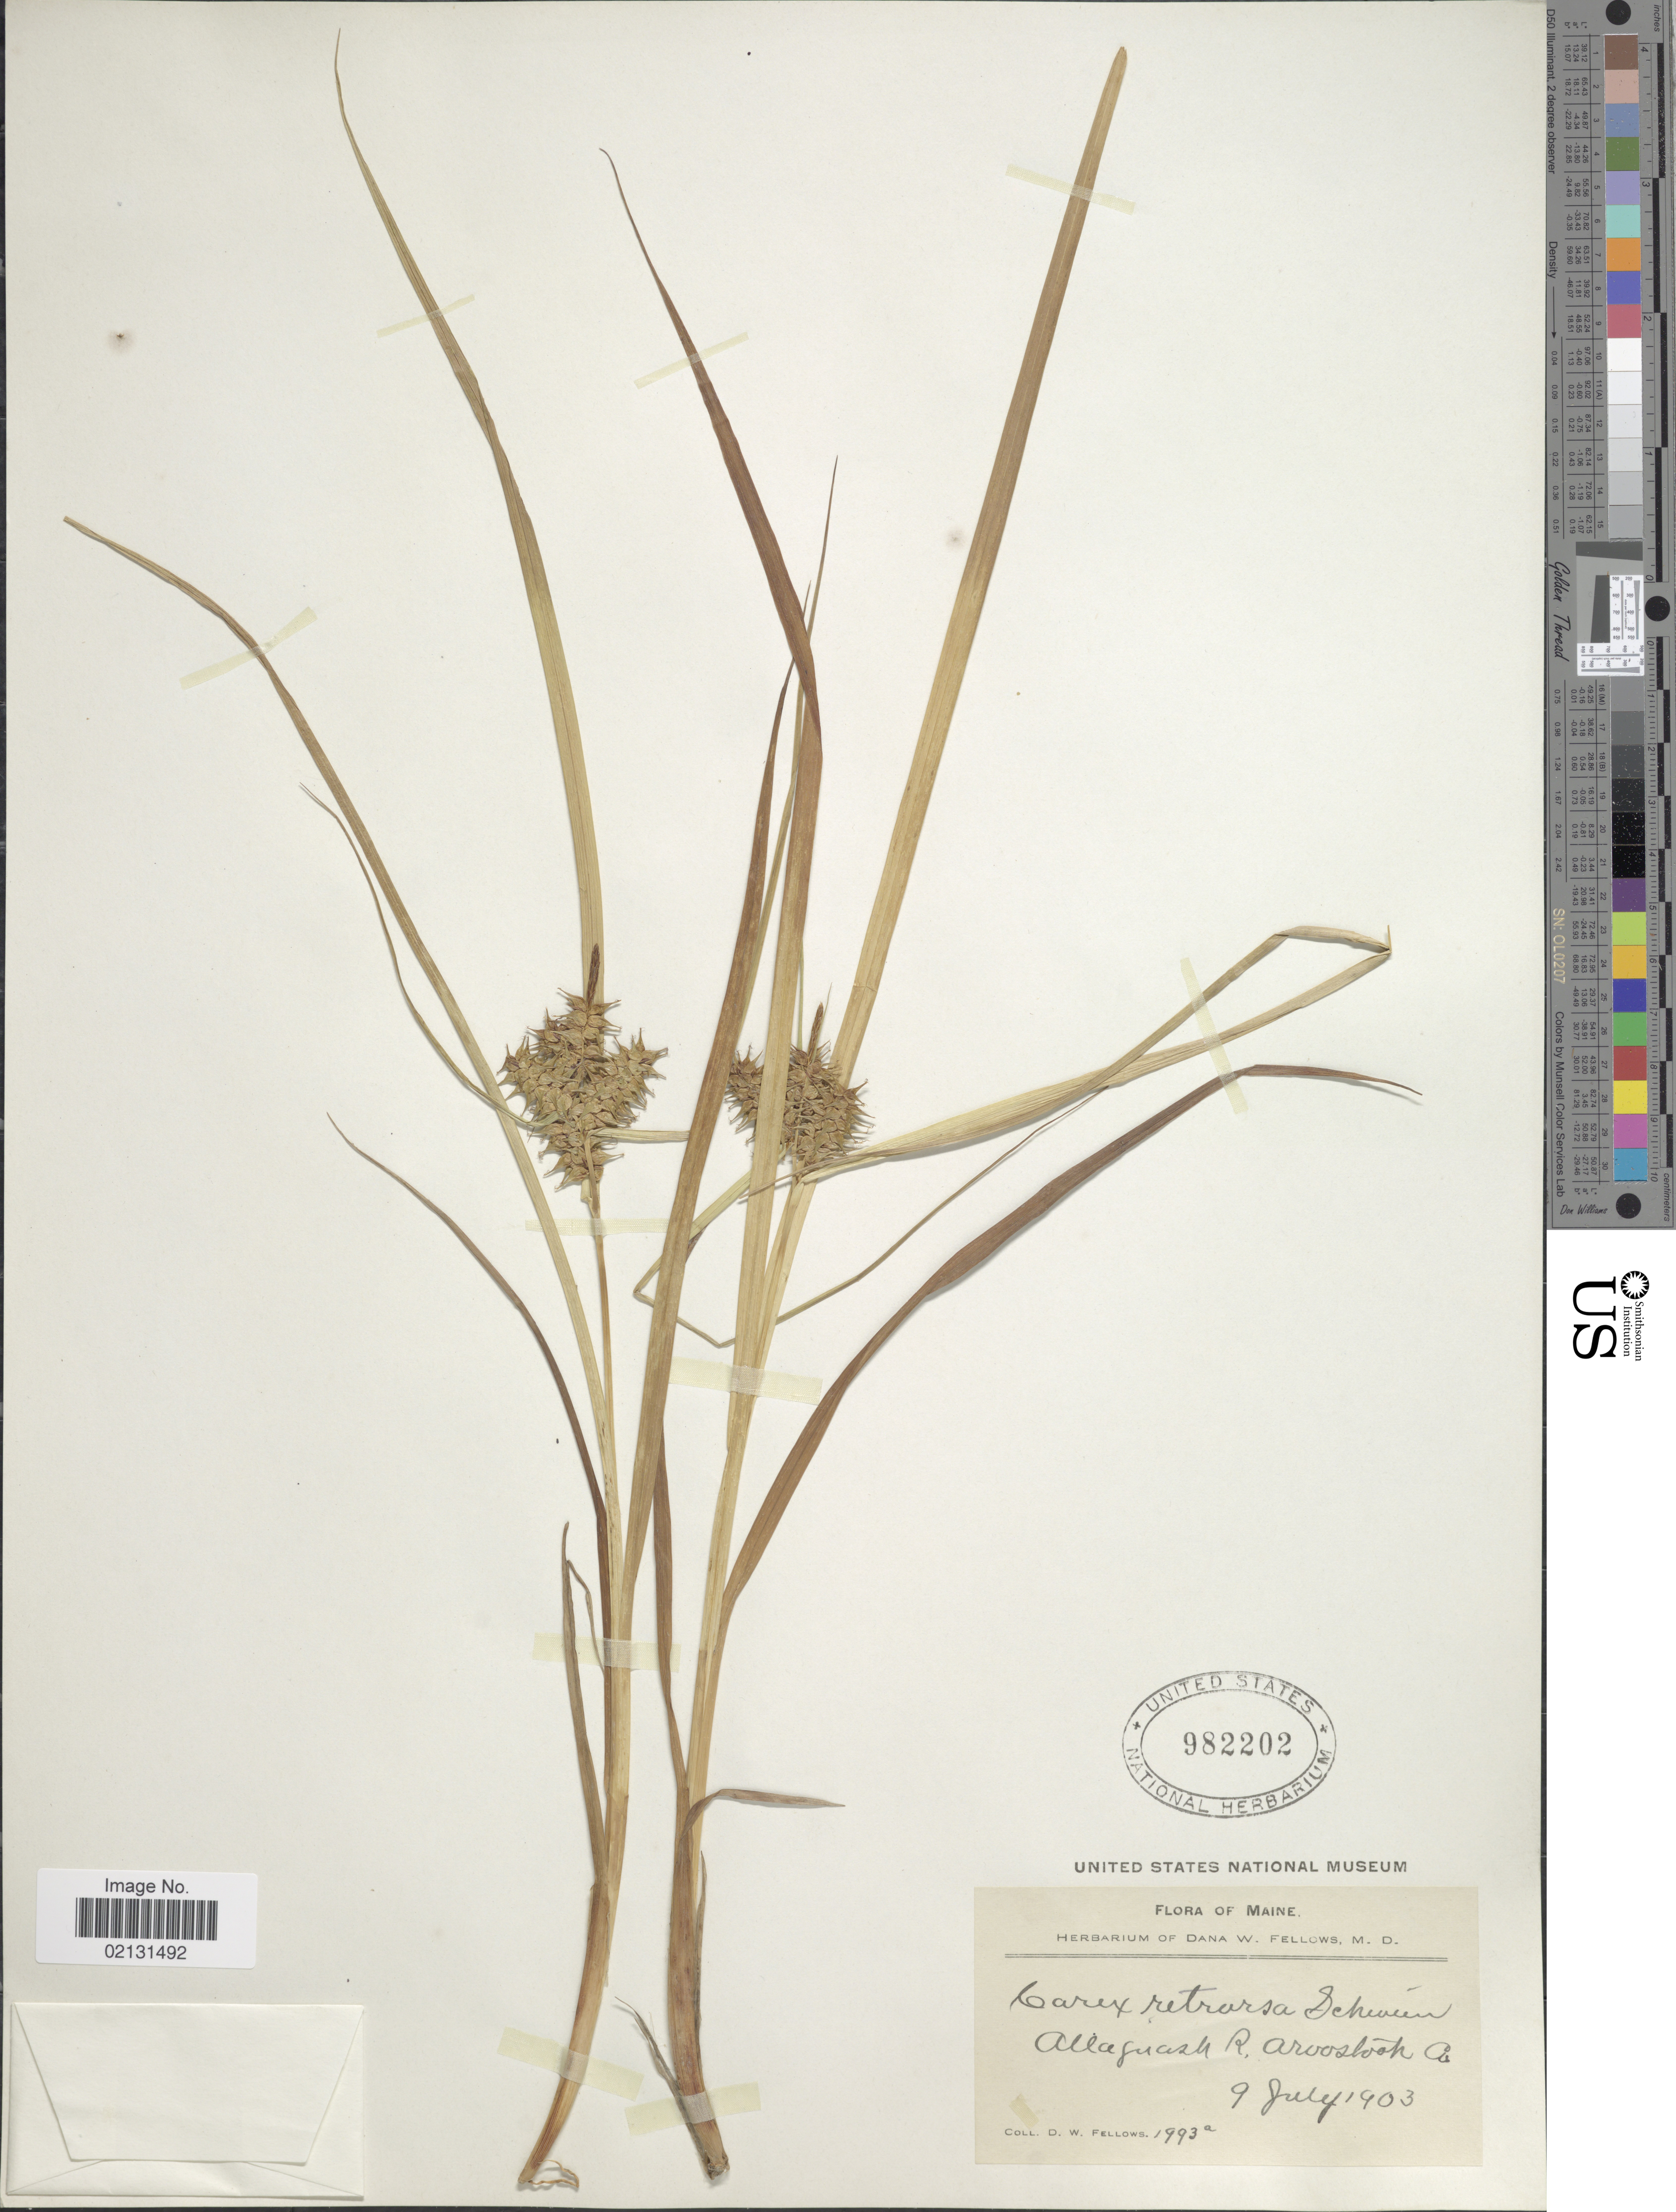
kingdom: Plantae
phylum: Tracheophyta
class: Liliopsida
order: Poales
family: Cyperaceae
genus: Carex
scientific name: Carex retrorsa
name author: Schwein.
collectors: D. W. Fellows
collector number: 1993a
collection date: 1903-07-09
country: United States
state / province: Maine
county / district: Aroostook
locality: Allagash R.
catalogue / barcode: US 982202